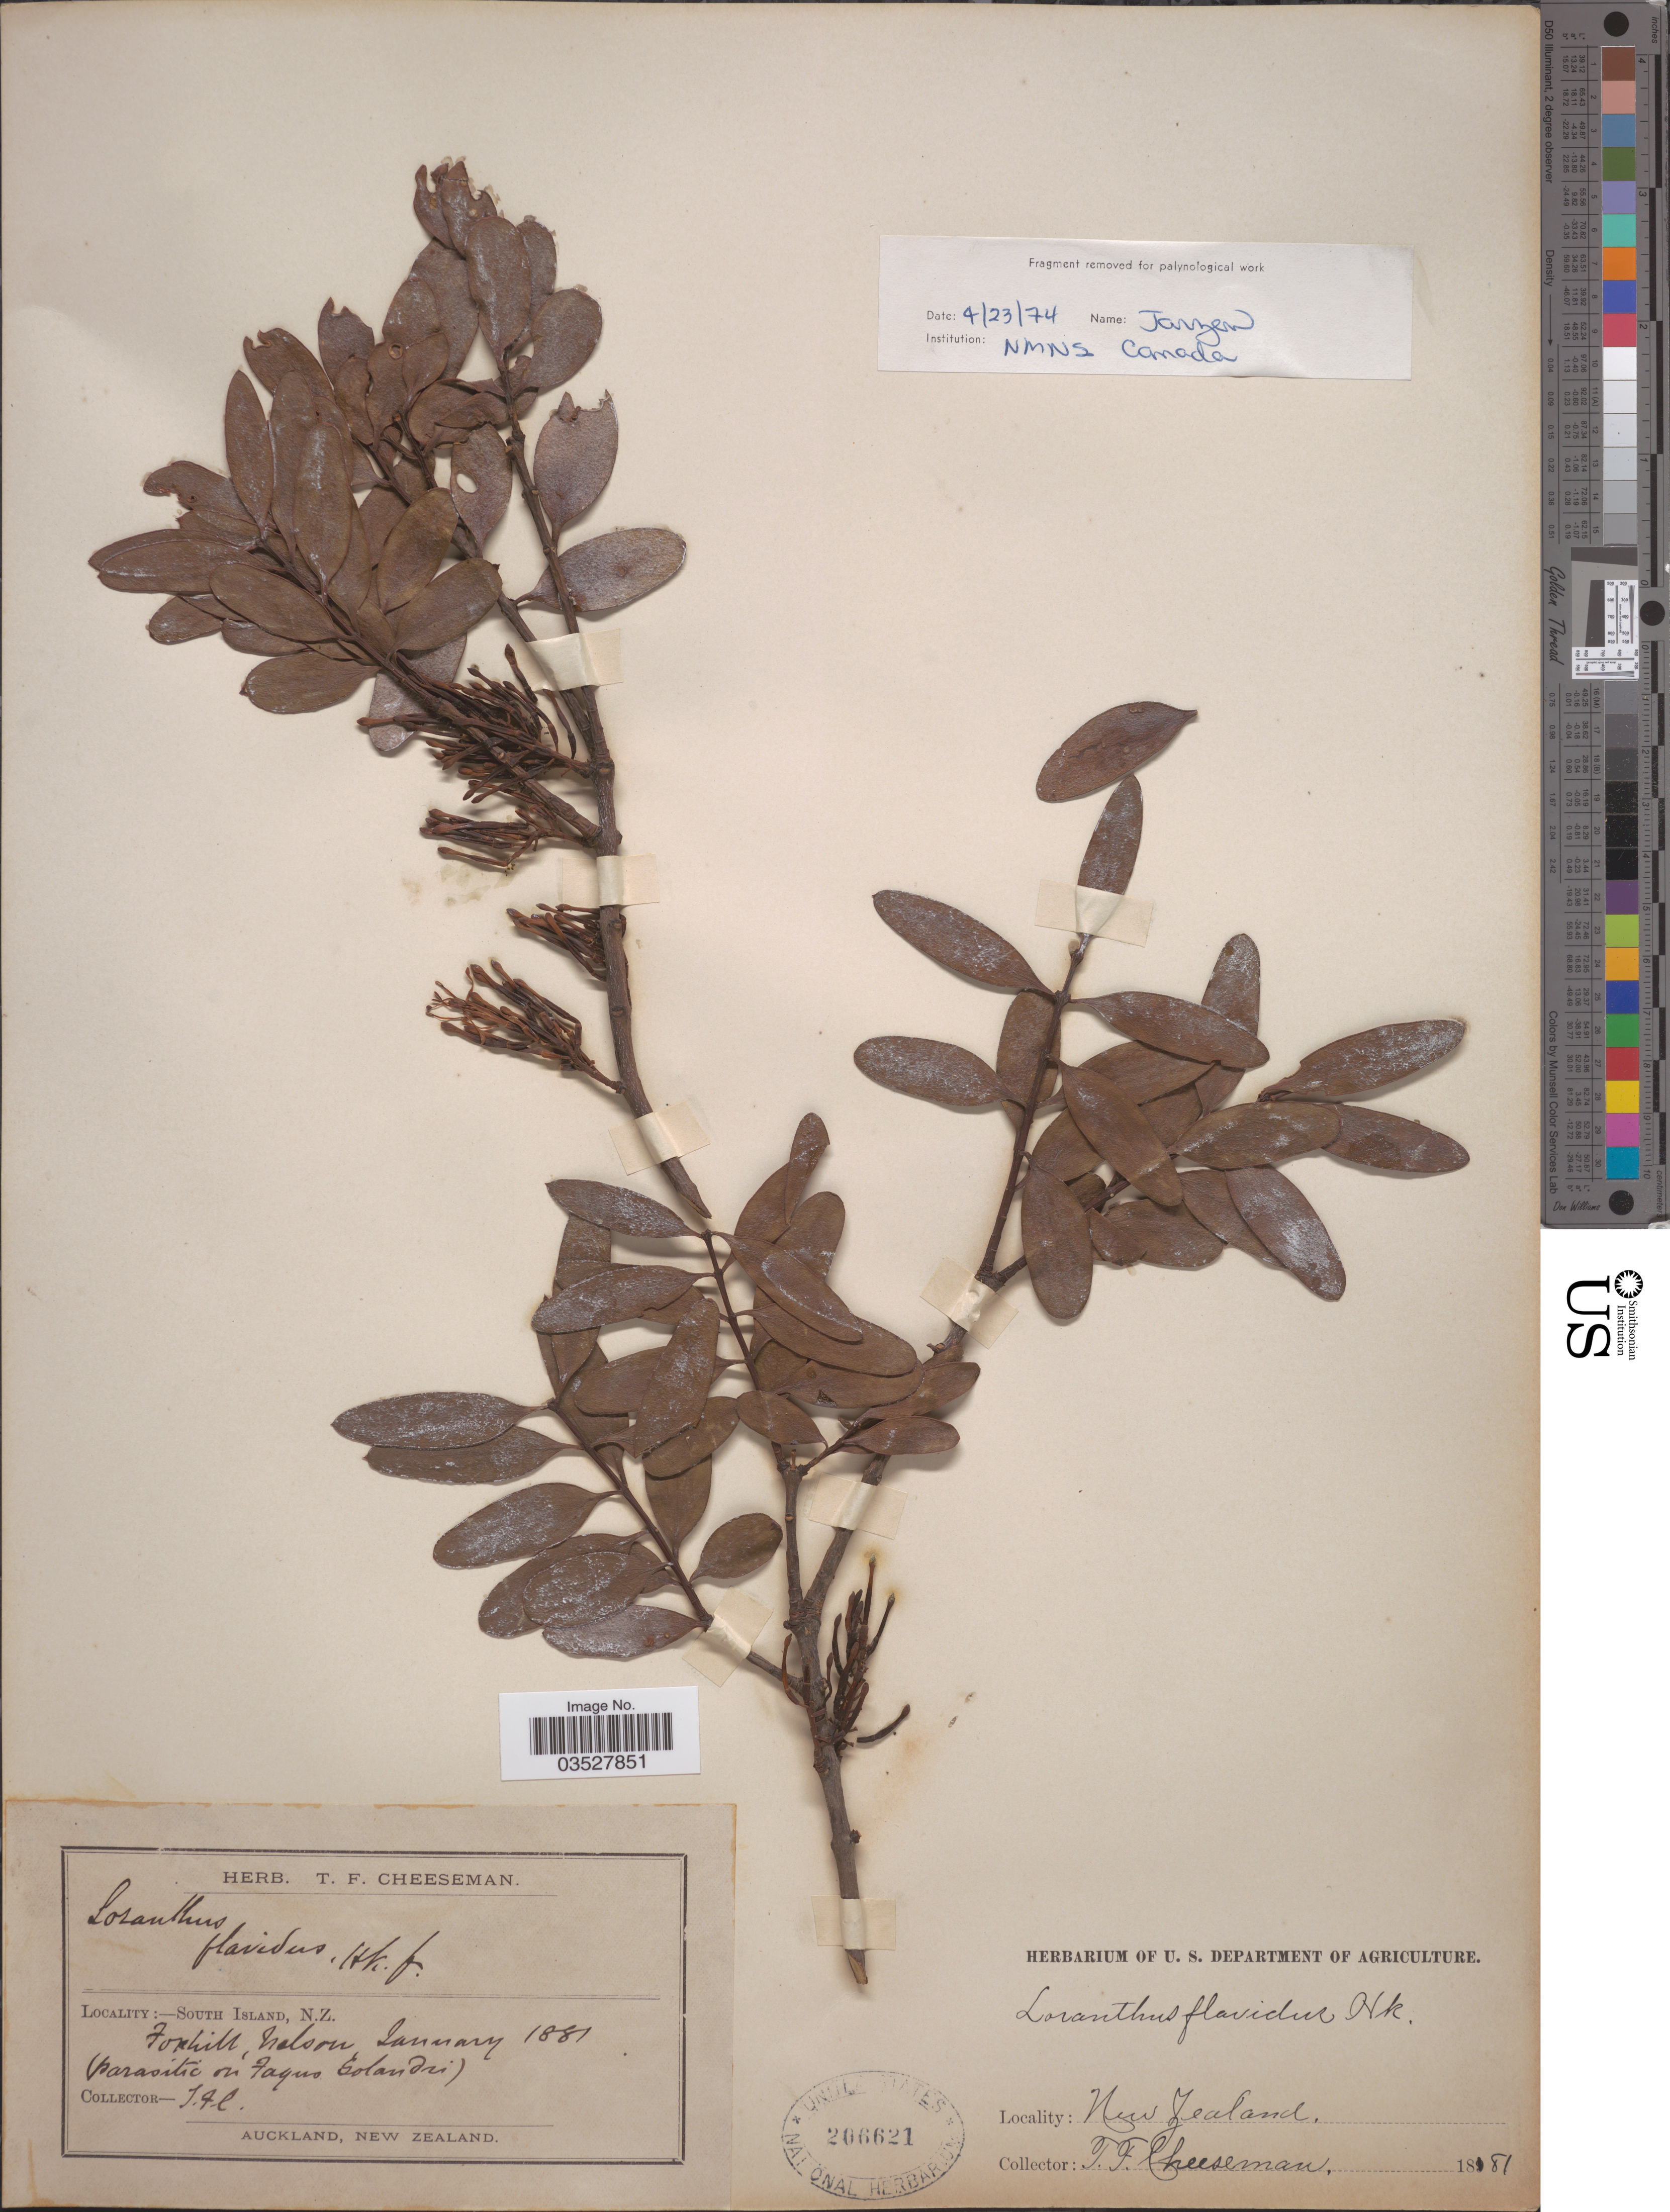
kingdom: Plantae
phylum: Tracheophyta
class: Magnoliopsida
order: Santalales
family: Loranthaceae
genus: Alepis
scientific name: Alepis flavida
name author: (Hook. f.) Tiegh.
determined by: Strong, Mark T., (BOT), Smithsonian Institution - National Museum of Natural History (UNITED STATES)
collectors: T. F. Cheeseman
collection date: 1881-01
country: New Zealand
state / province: Nelson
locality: South Island. Foxhill.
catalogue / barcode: US 206621